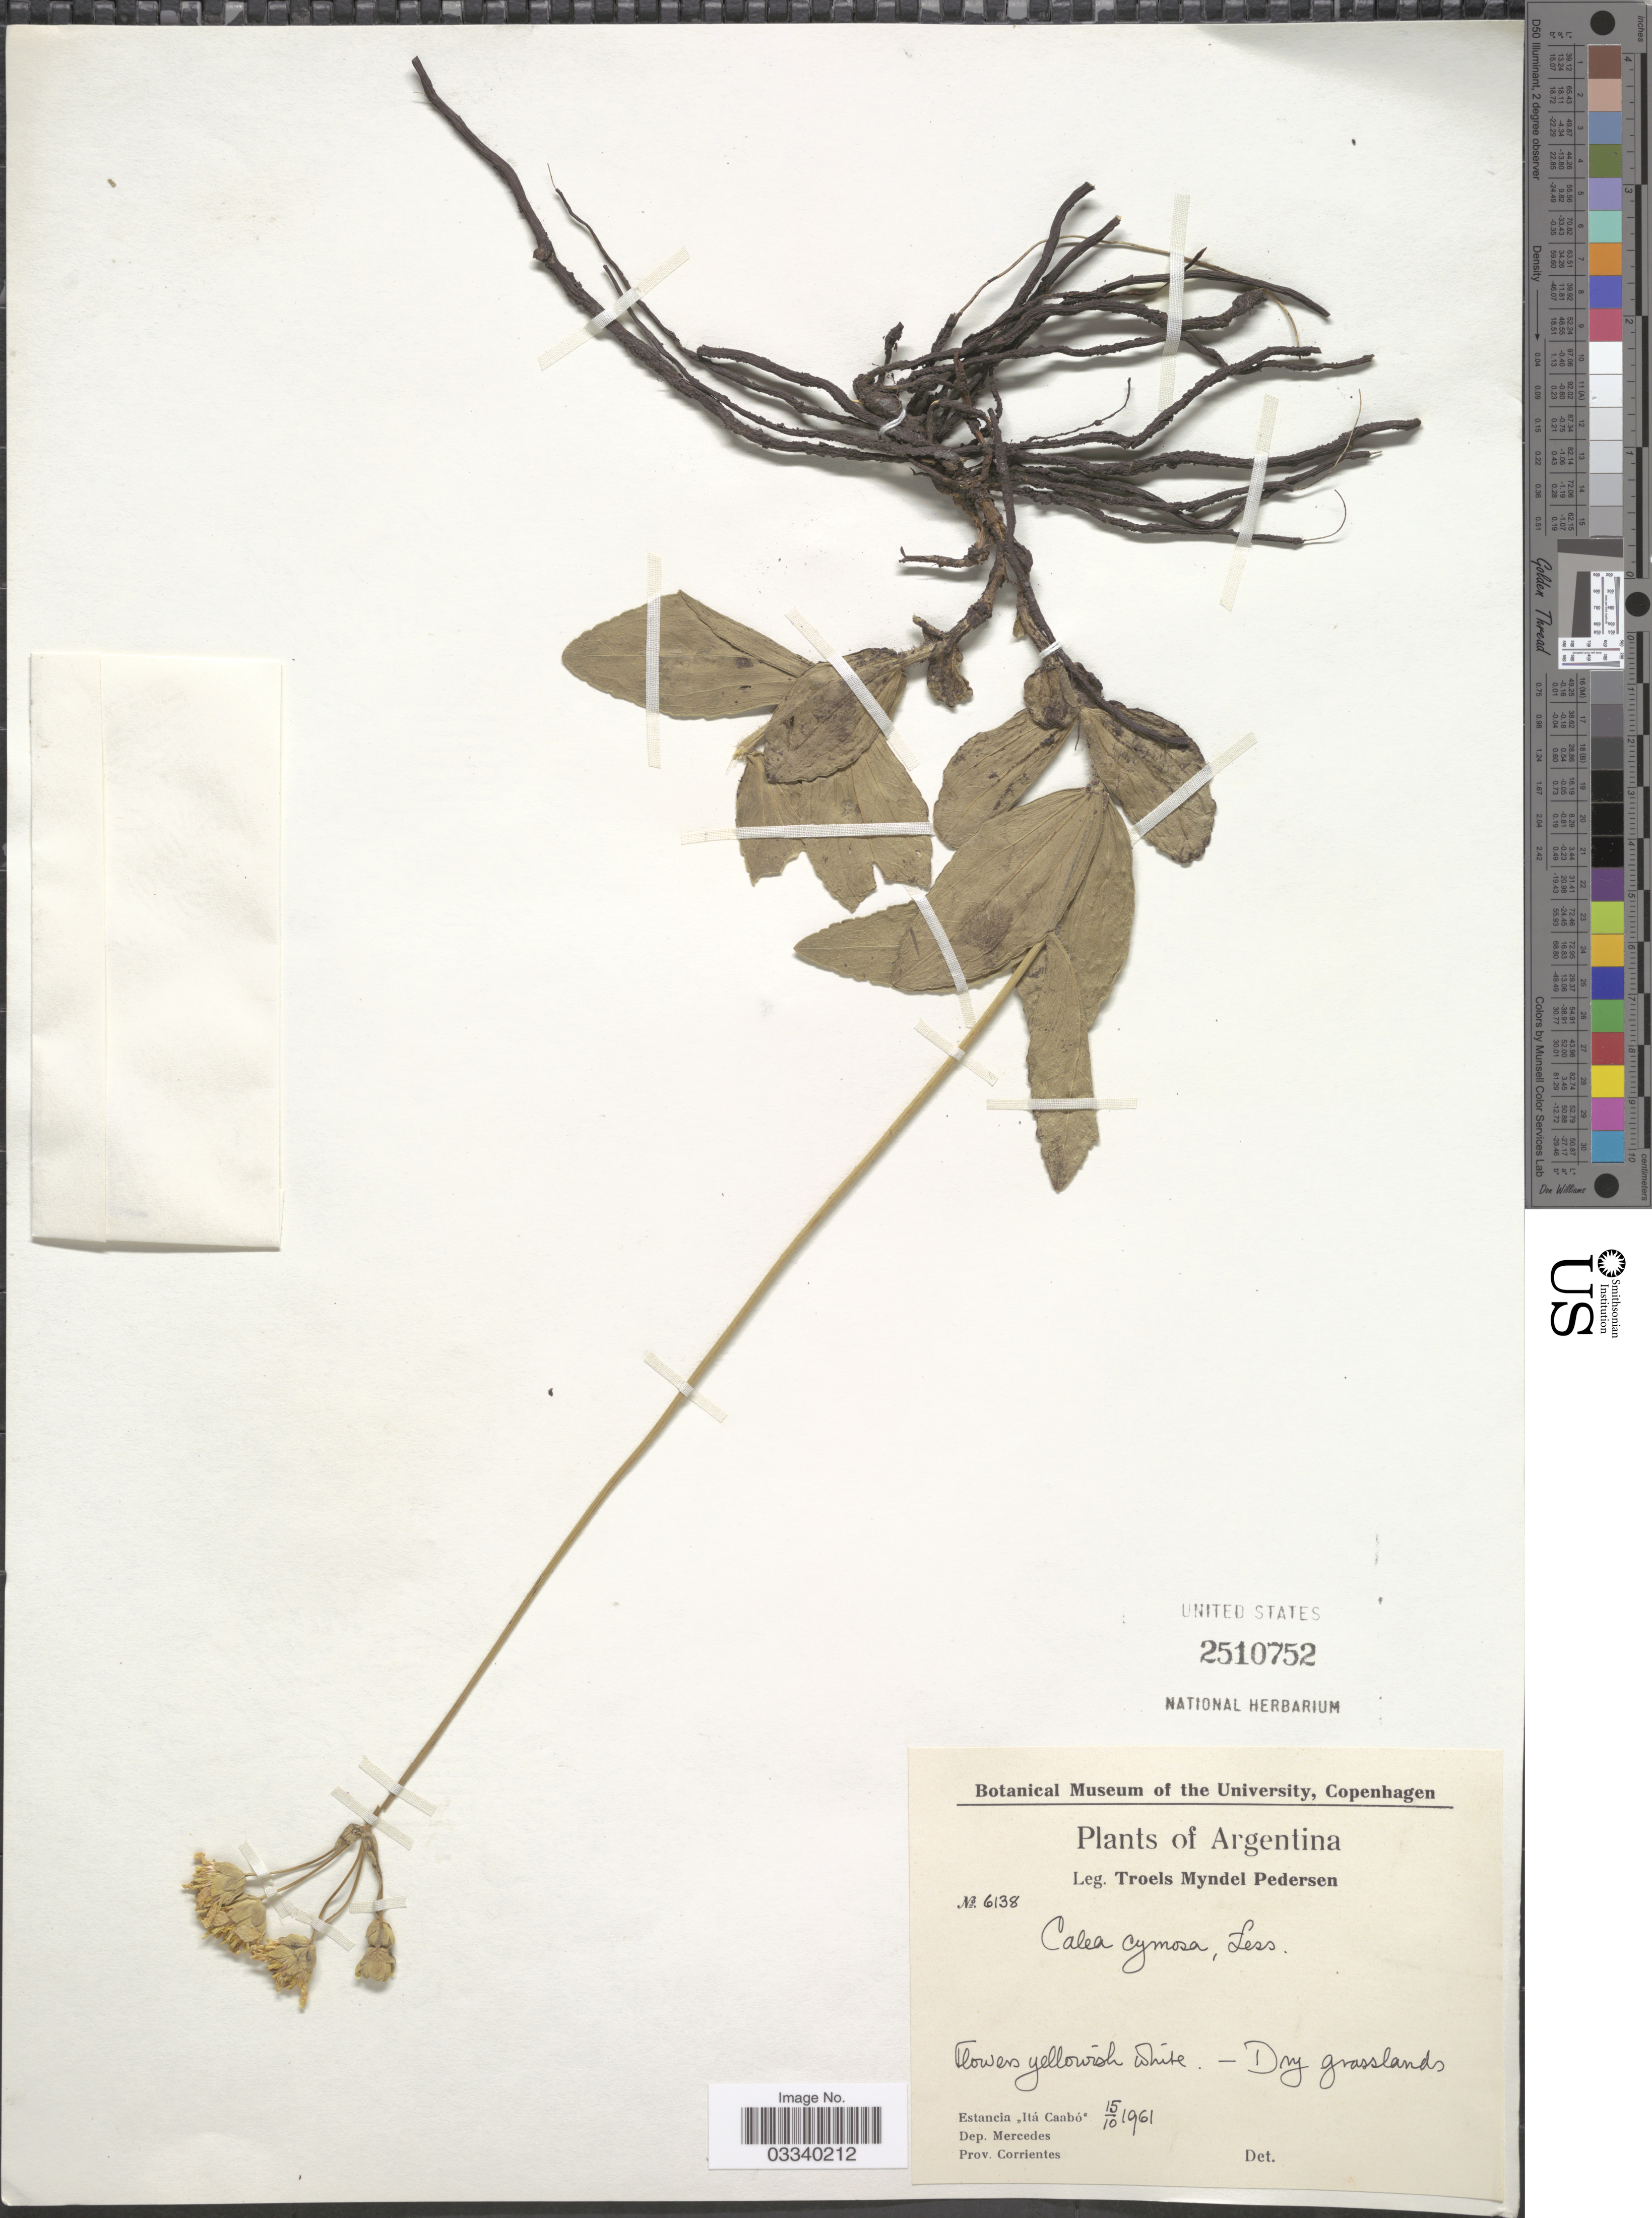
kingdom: Plantae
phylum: Tracheophyta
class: Magnoliopsida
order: Asterales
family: Asteraceae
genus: Calea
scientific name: Calea cymosa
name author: Less.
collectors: T. Pederson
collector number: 6138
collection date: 1961-10-15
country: Argentina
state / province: Corrientes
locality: Estancia "Itá Caabó", Dep. Mercedes.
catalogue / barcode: US 2510752